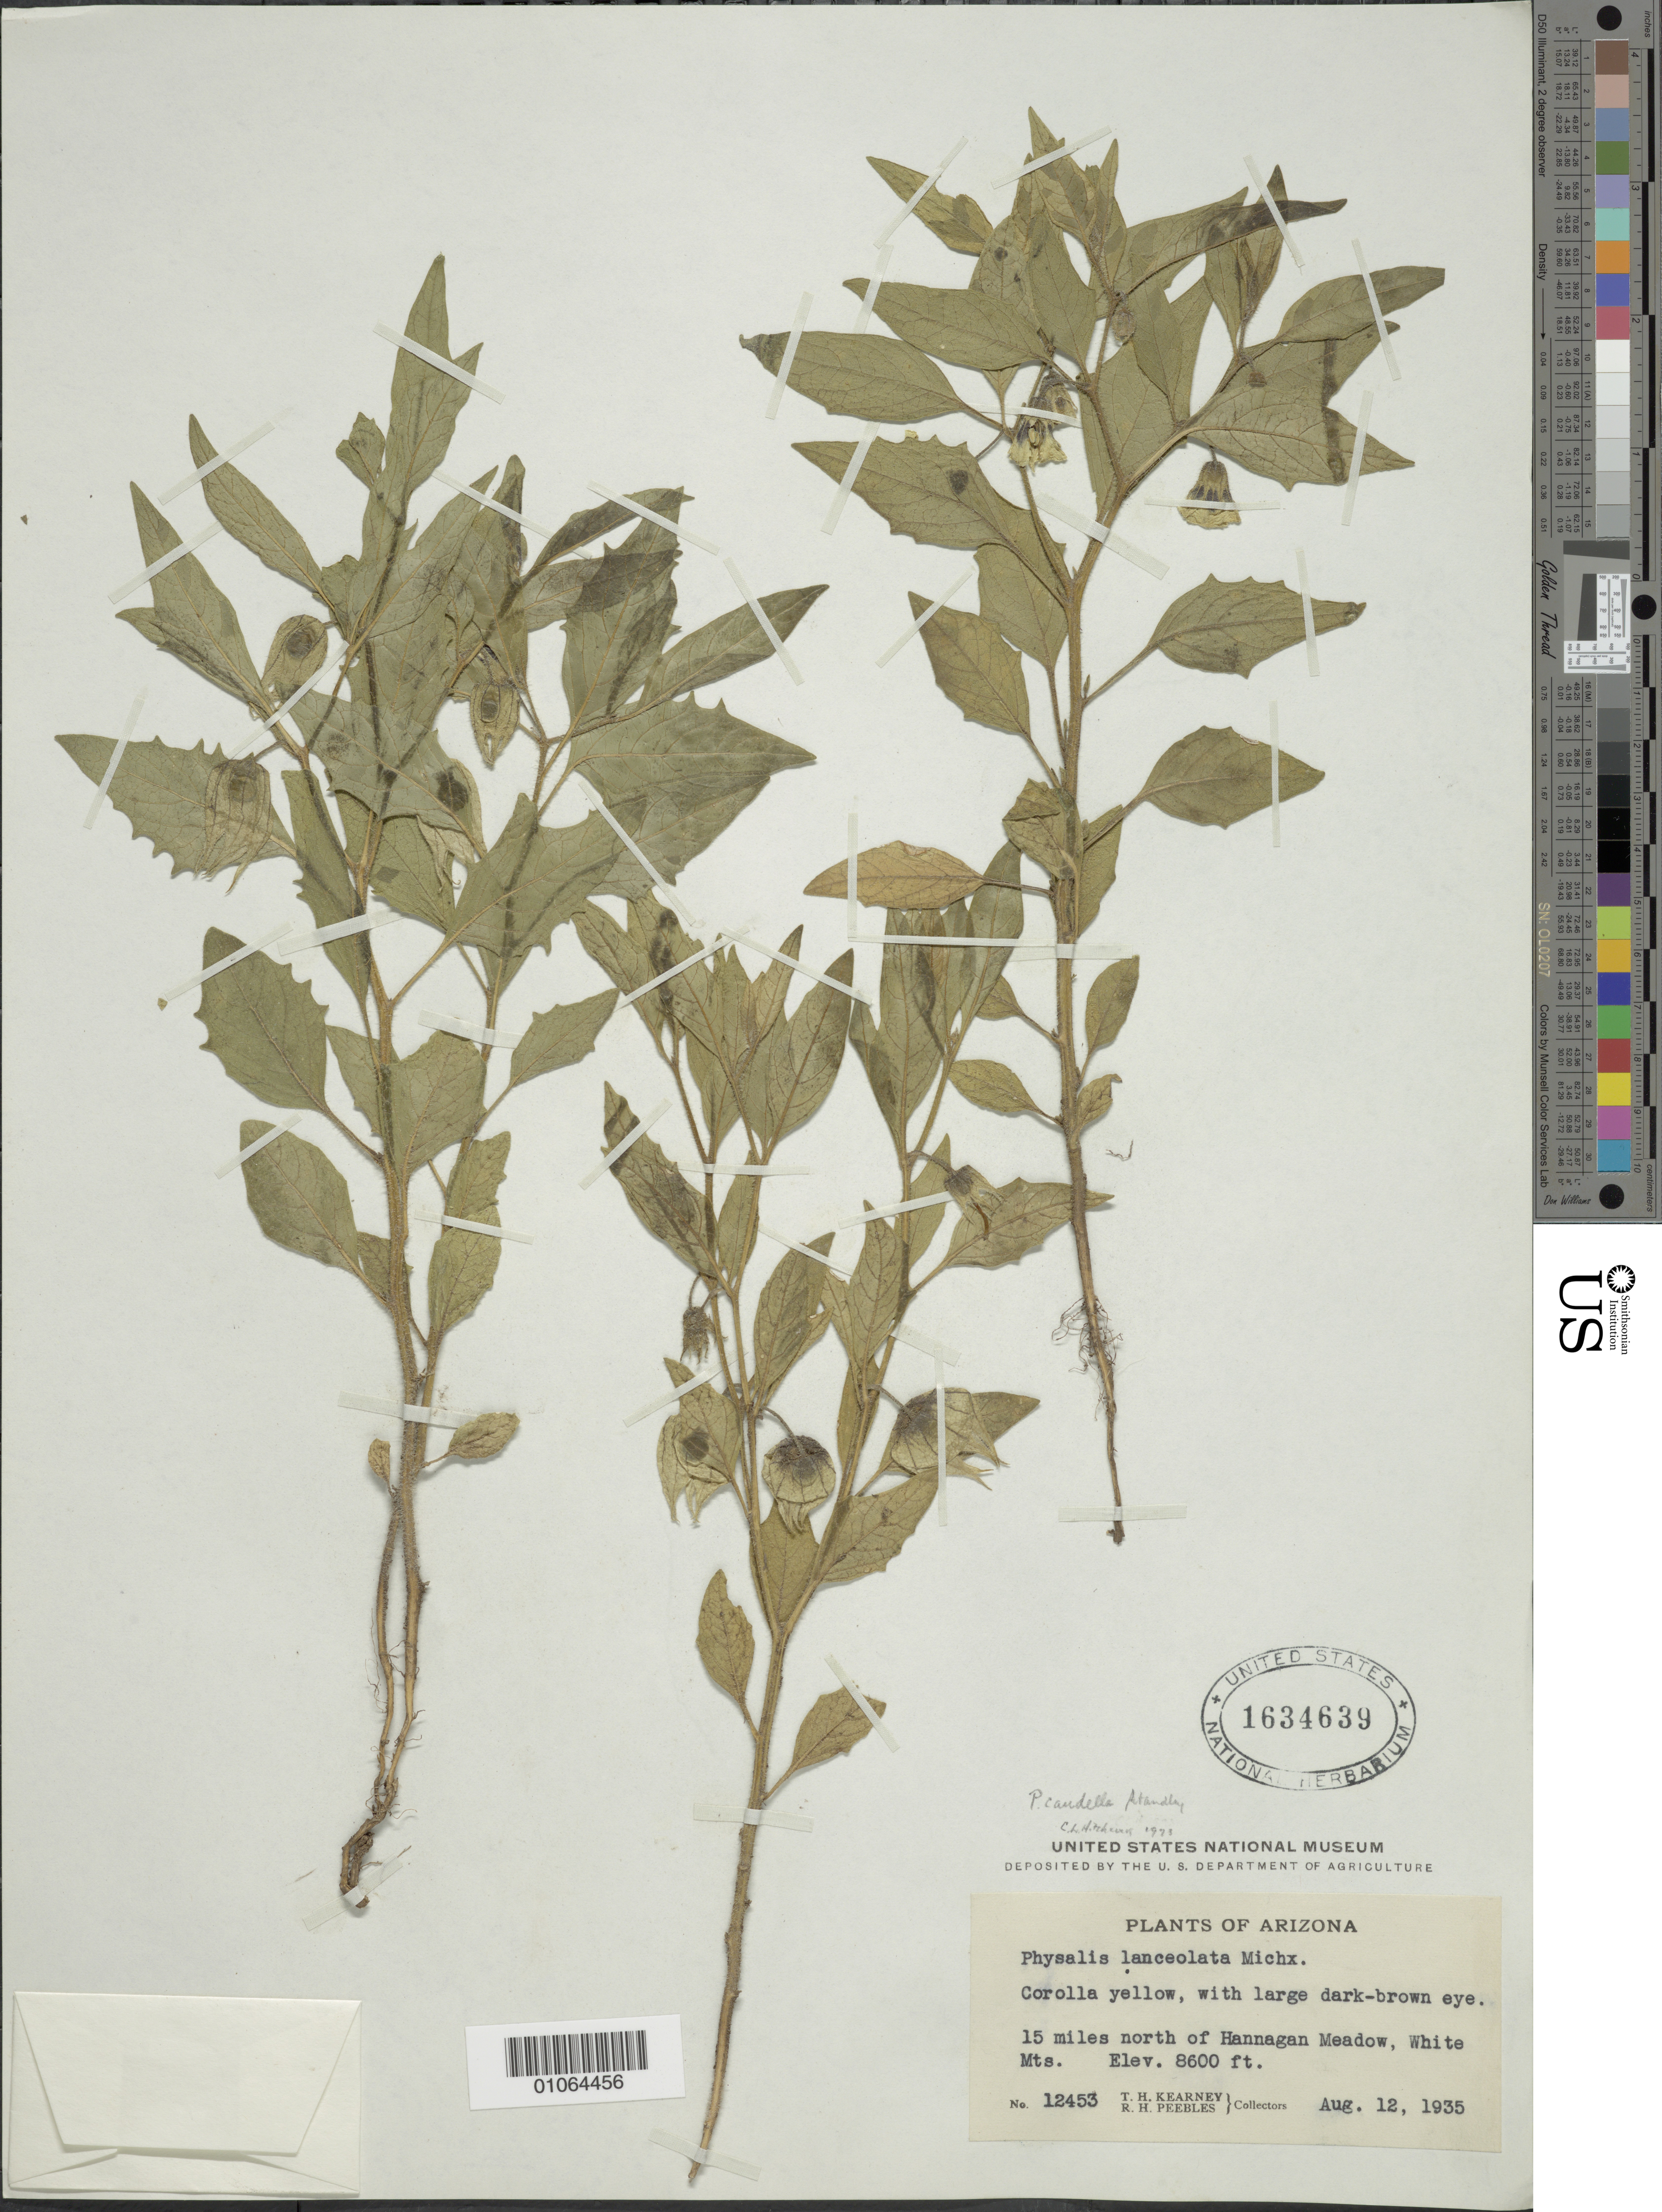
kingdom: Plantae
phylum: Tracheophyta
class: Magnoliopsida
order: Solanales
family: Solanaceae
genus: Physalis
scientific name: Physalis caudella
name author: Standl.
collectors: T. H. Kearney & R. H. Peebles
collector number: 12453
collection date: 1935-08-12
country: United States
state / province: Arizona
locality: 15 miles north of Hannagan Meadow, White Mts.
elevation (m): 2621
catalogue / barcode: US 1634639